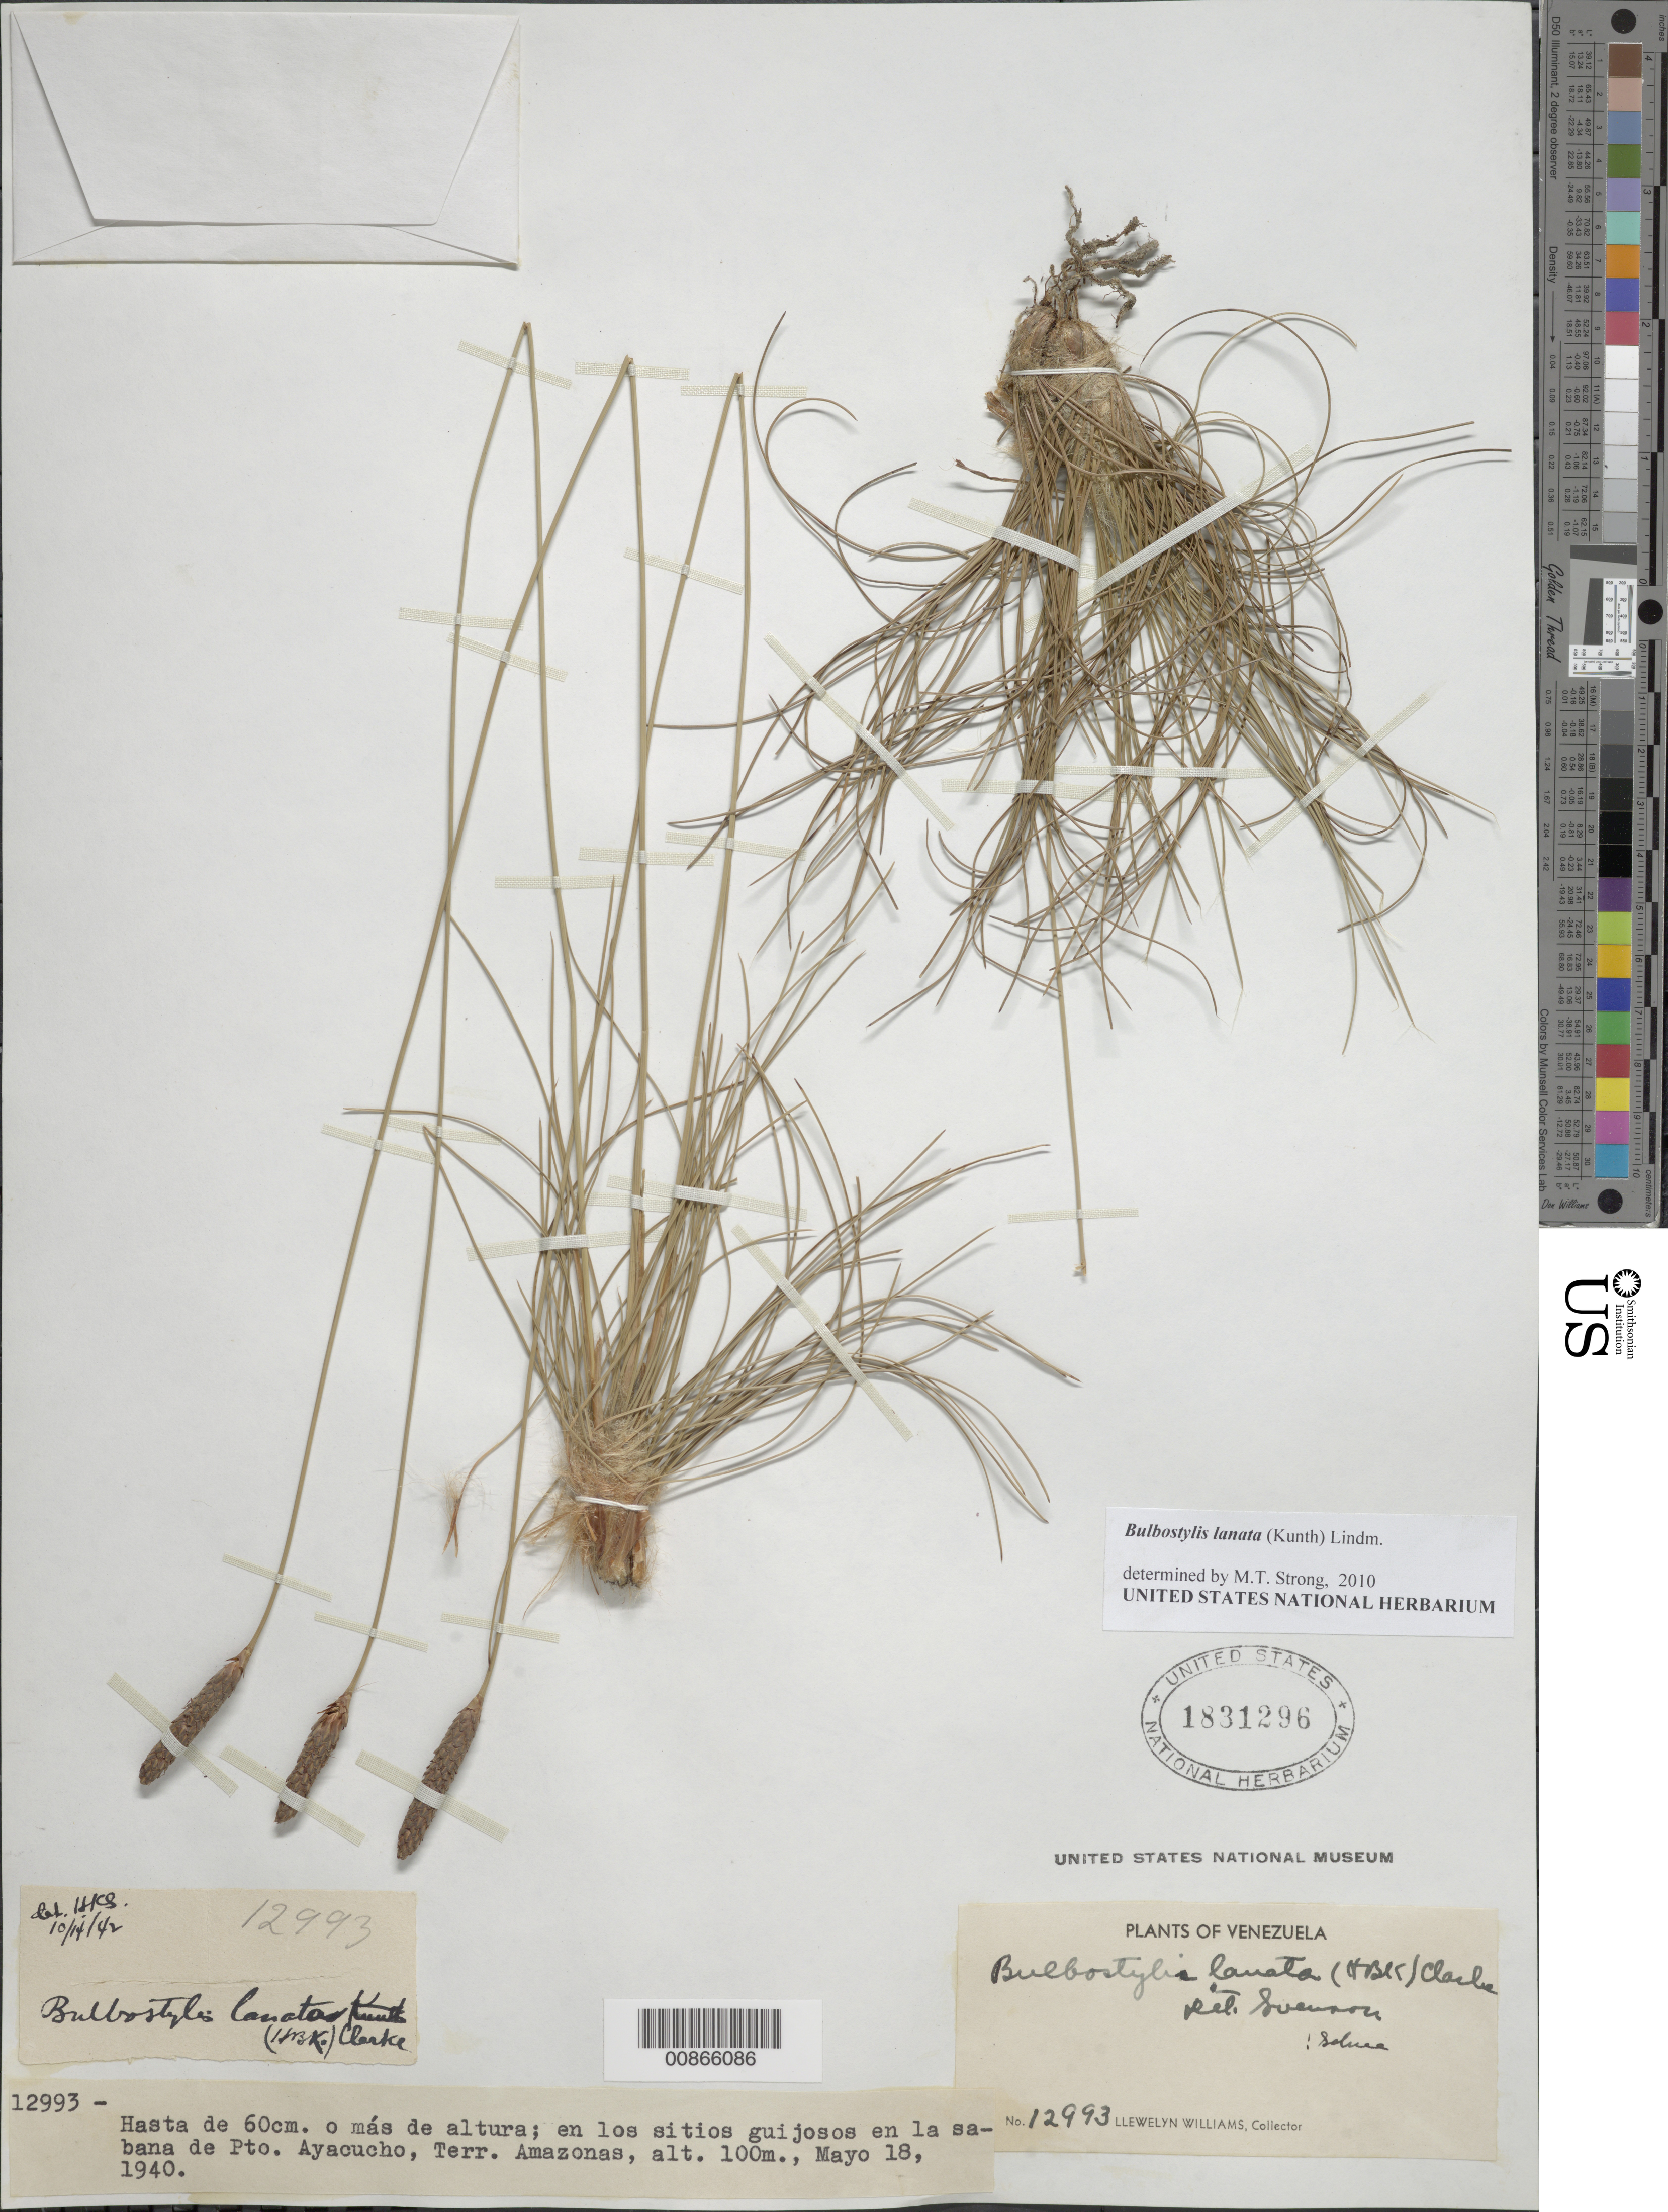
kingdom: Plantae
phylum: Tracheophyta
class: Liliopsida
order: Poales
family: Cyperaceae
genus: Bulbostylis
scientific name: Bulbostylis lanata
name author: (Kunth) Lindm.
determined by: Strong, M. T., (US), Smithsonian Institution - National Museum of Natural History (UNITED STATES)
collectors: Ll. Williams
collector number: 12993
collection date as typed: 18-May-40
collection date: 1940-05-18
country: Venezuela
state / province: Amazonas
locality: Puerto Ayacucho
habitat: Sitios guijosos en la sabana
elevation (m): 100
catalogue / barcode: US 1831296